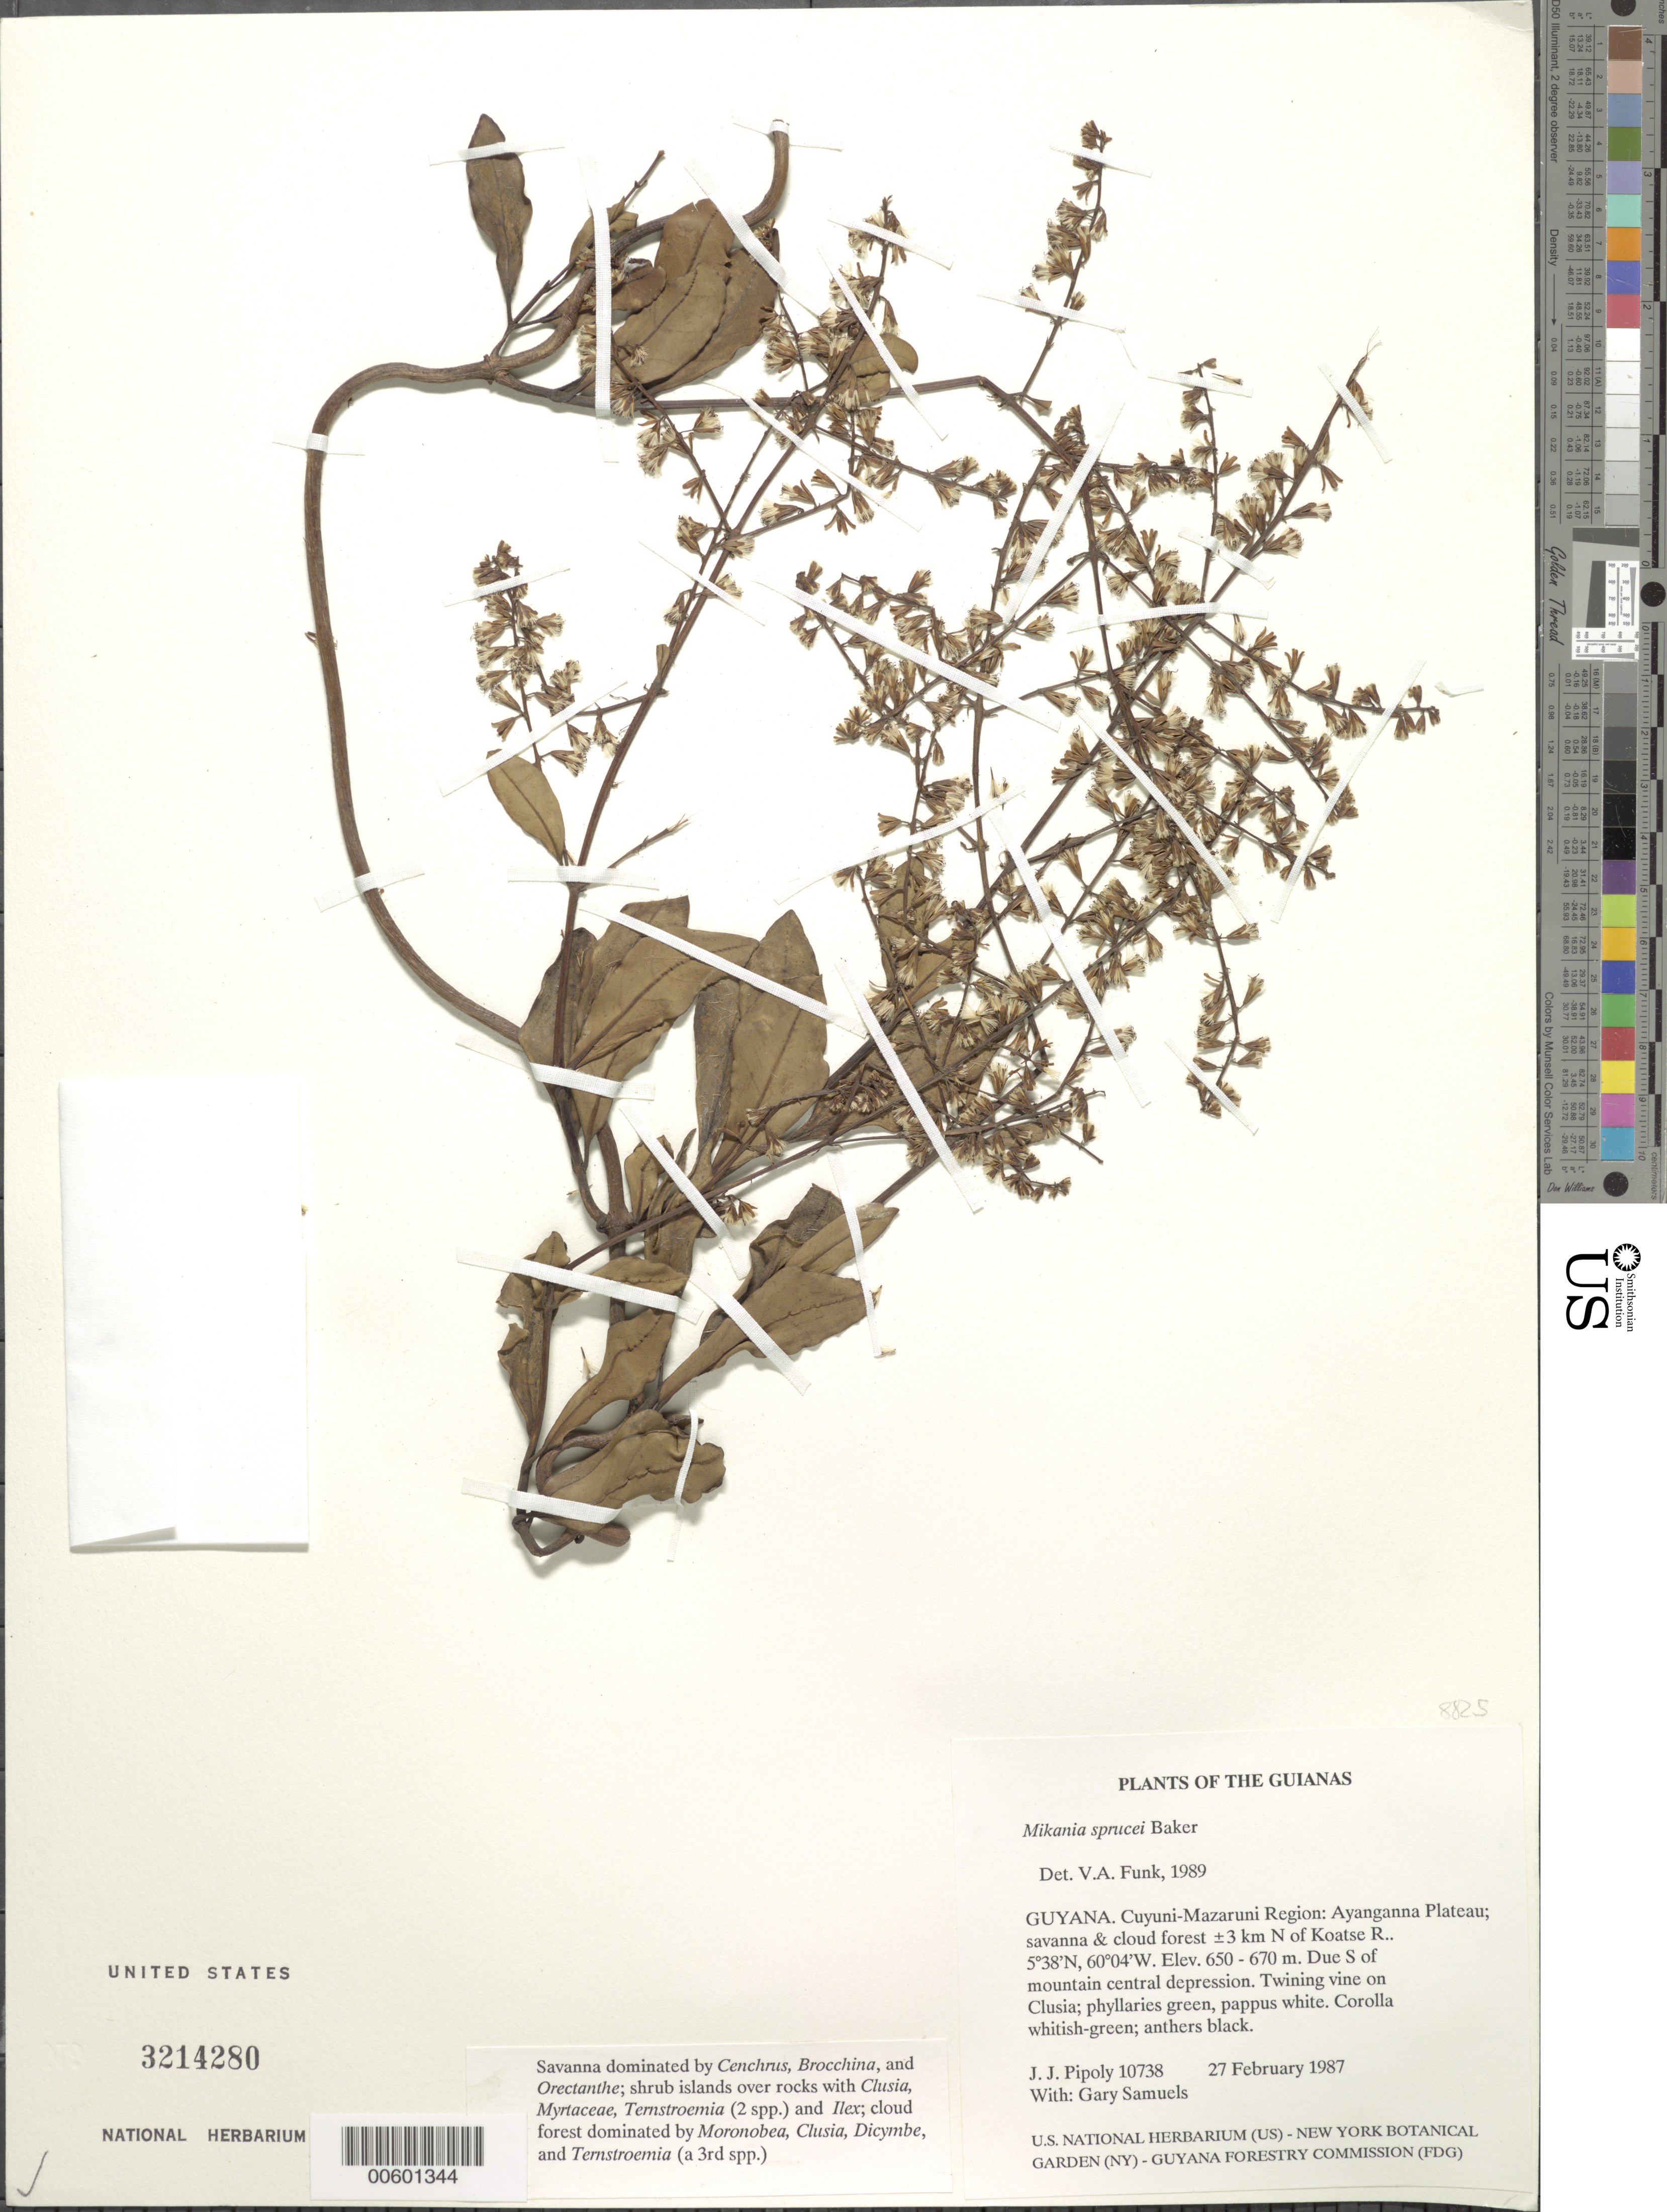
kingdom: Plantae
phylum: Tracheophyta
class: Magnoliopsida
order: Asterales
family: Asteraceae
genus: Mikania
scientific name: Mikania sprucei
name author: Baker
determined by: Funk, Vicki A., (BOT), Smithsonian Institution - National Museum of Natural History (UNITED STATES)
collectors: J. J. Pipoly & G. Bacchus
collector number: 10738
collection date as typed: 27 February 1987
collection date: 1987-02-27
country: Guyana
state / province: Cuyuni-Mazaruni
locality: Ayanganna Plateau; ±3 km N of Koatse R, due S of mountain central depression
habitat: Savanna and cloud forest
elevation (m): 650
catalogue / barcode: US 3214280